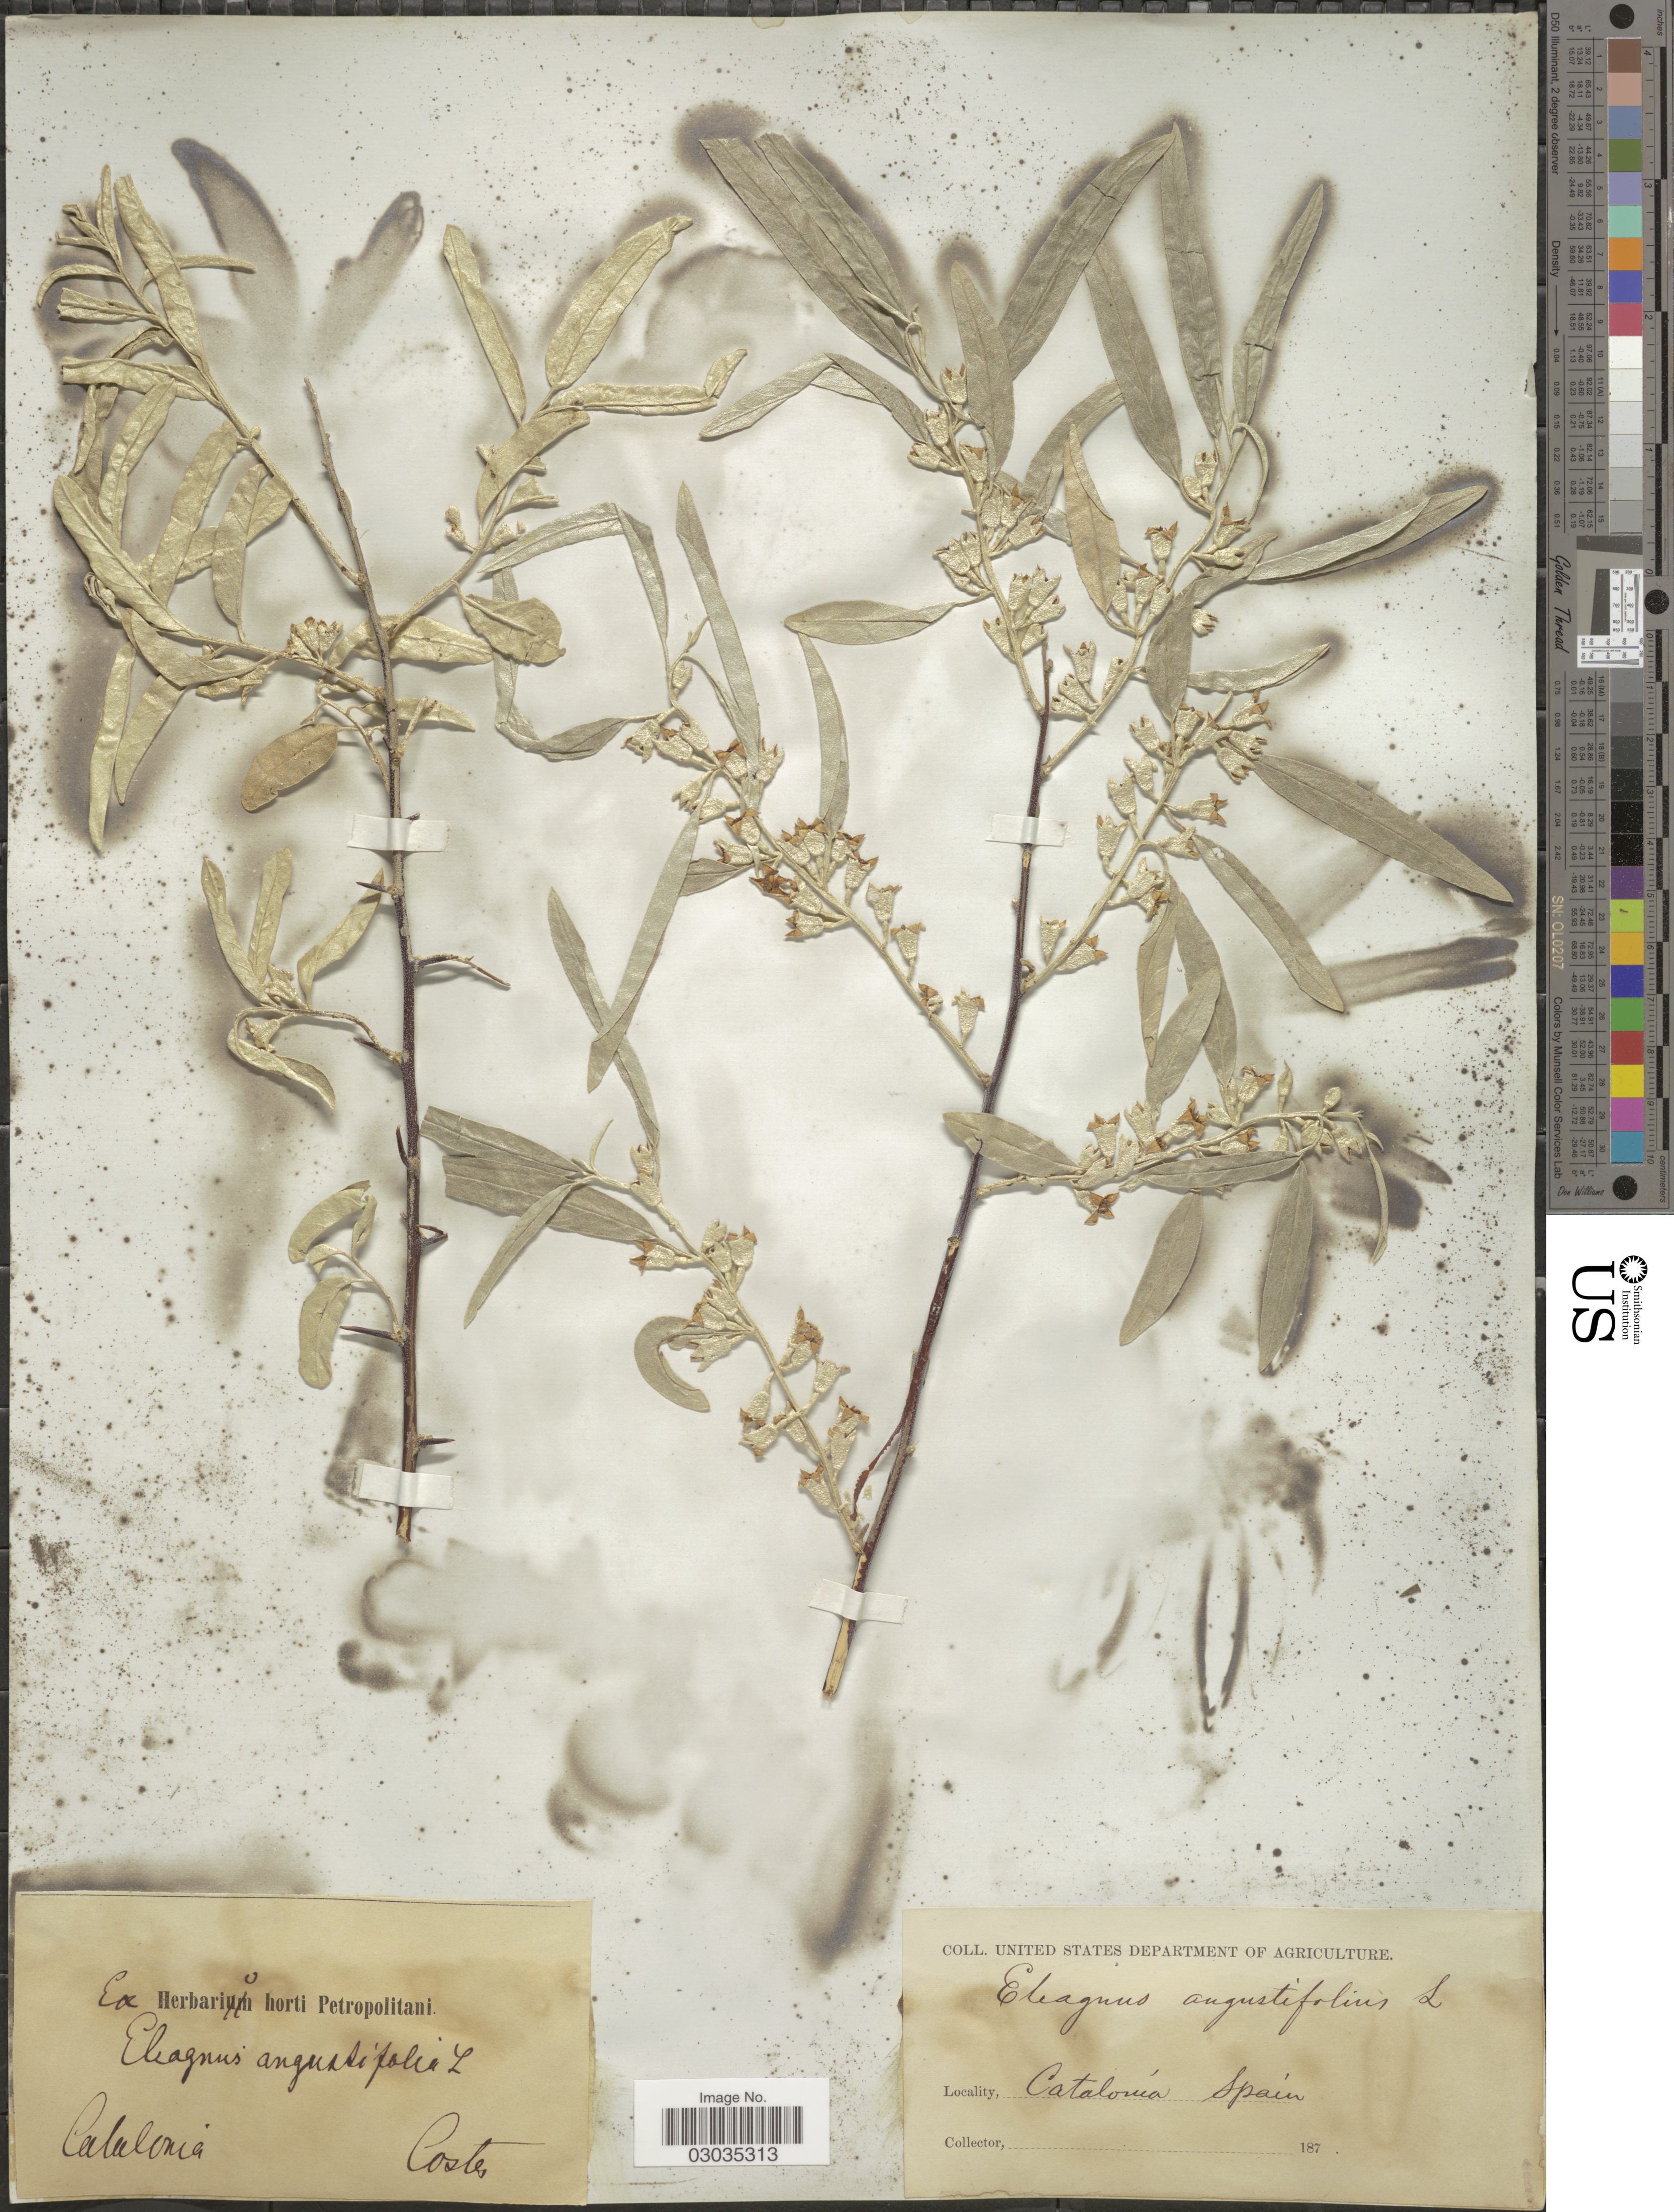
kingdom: Plantae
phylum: Tracheophyta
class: Magnoliopsida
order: Rosales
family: Elaeagnaceae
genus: Elaeagnus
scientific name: Elaeagnus angustifolia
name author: L.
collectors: -. Costes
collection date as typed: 187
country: Spain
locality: Catalonia.